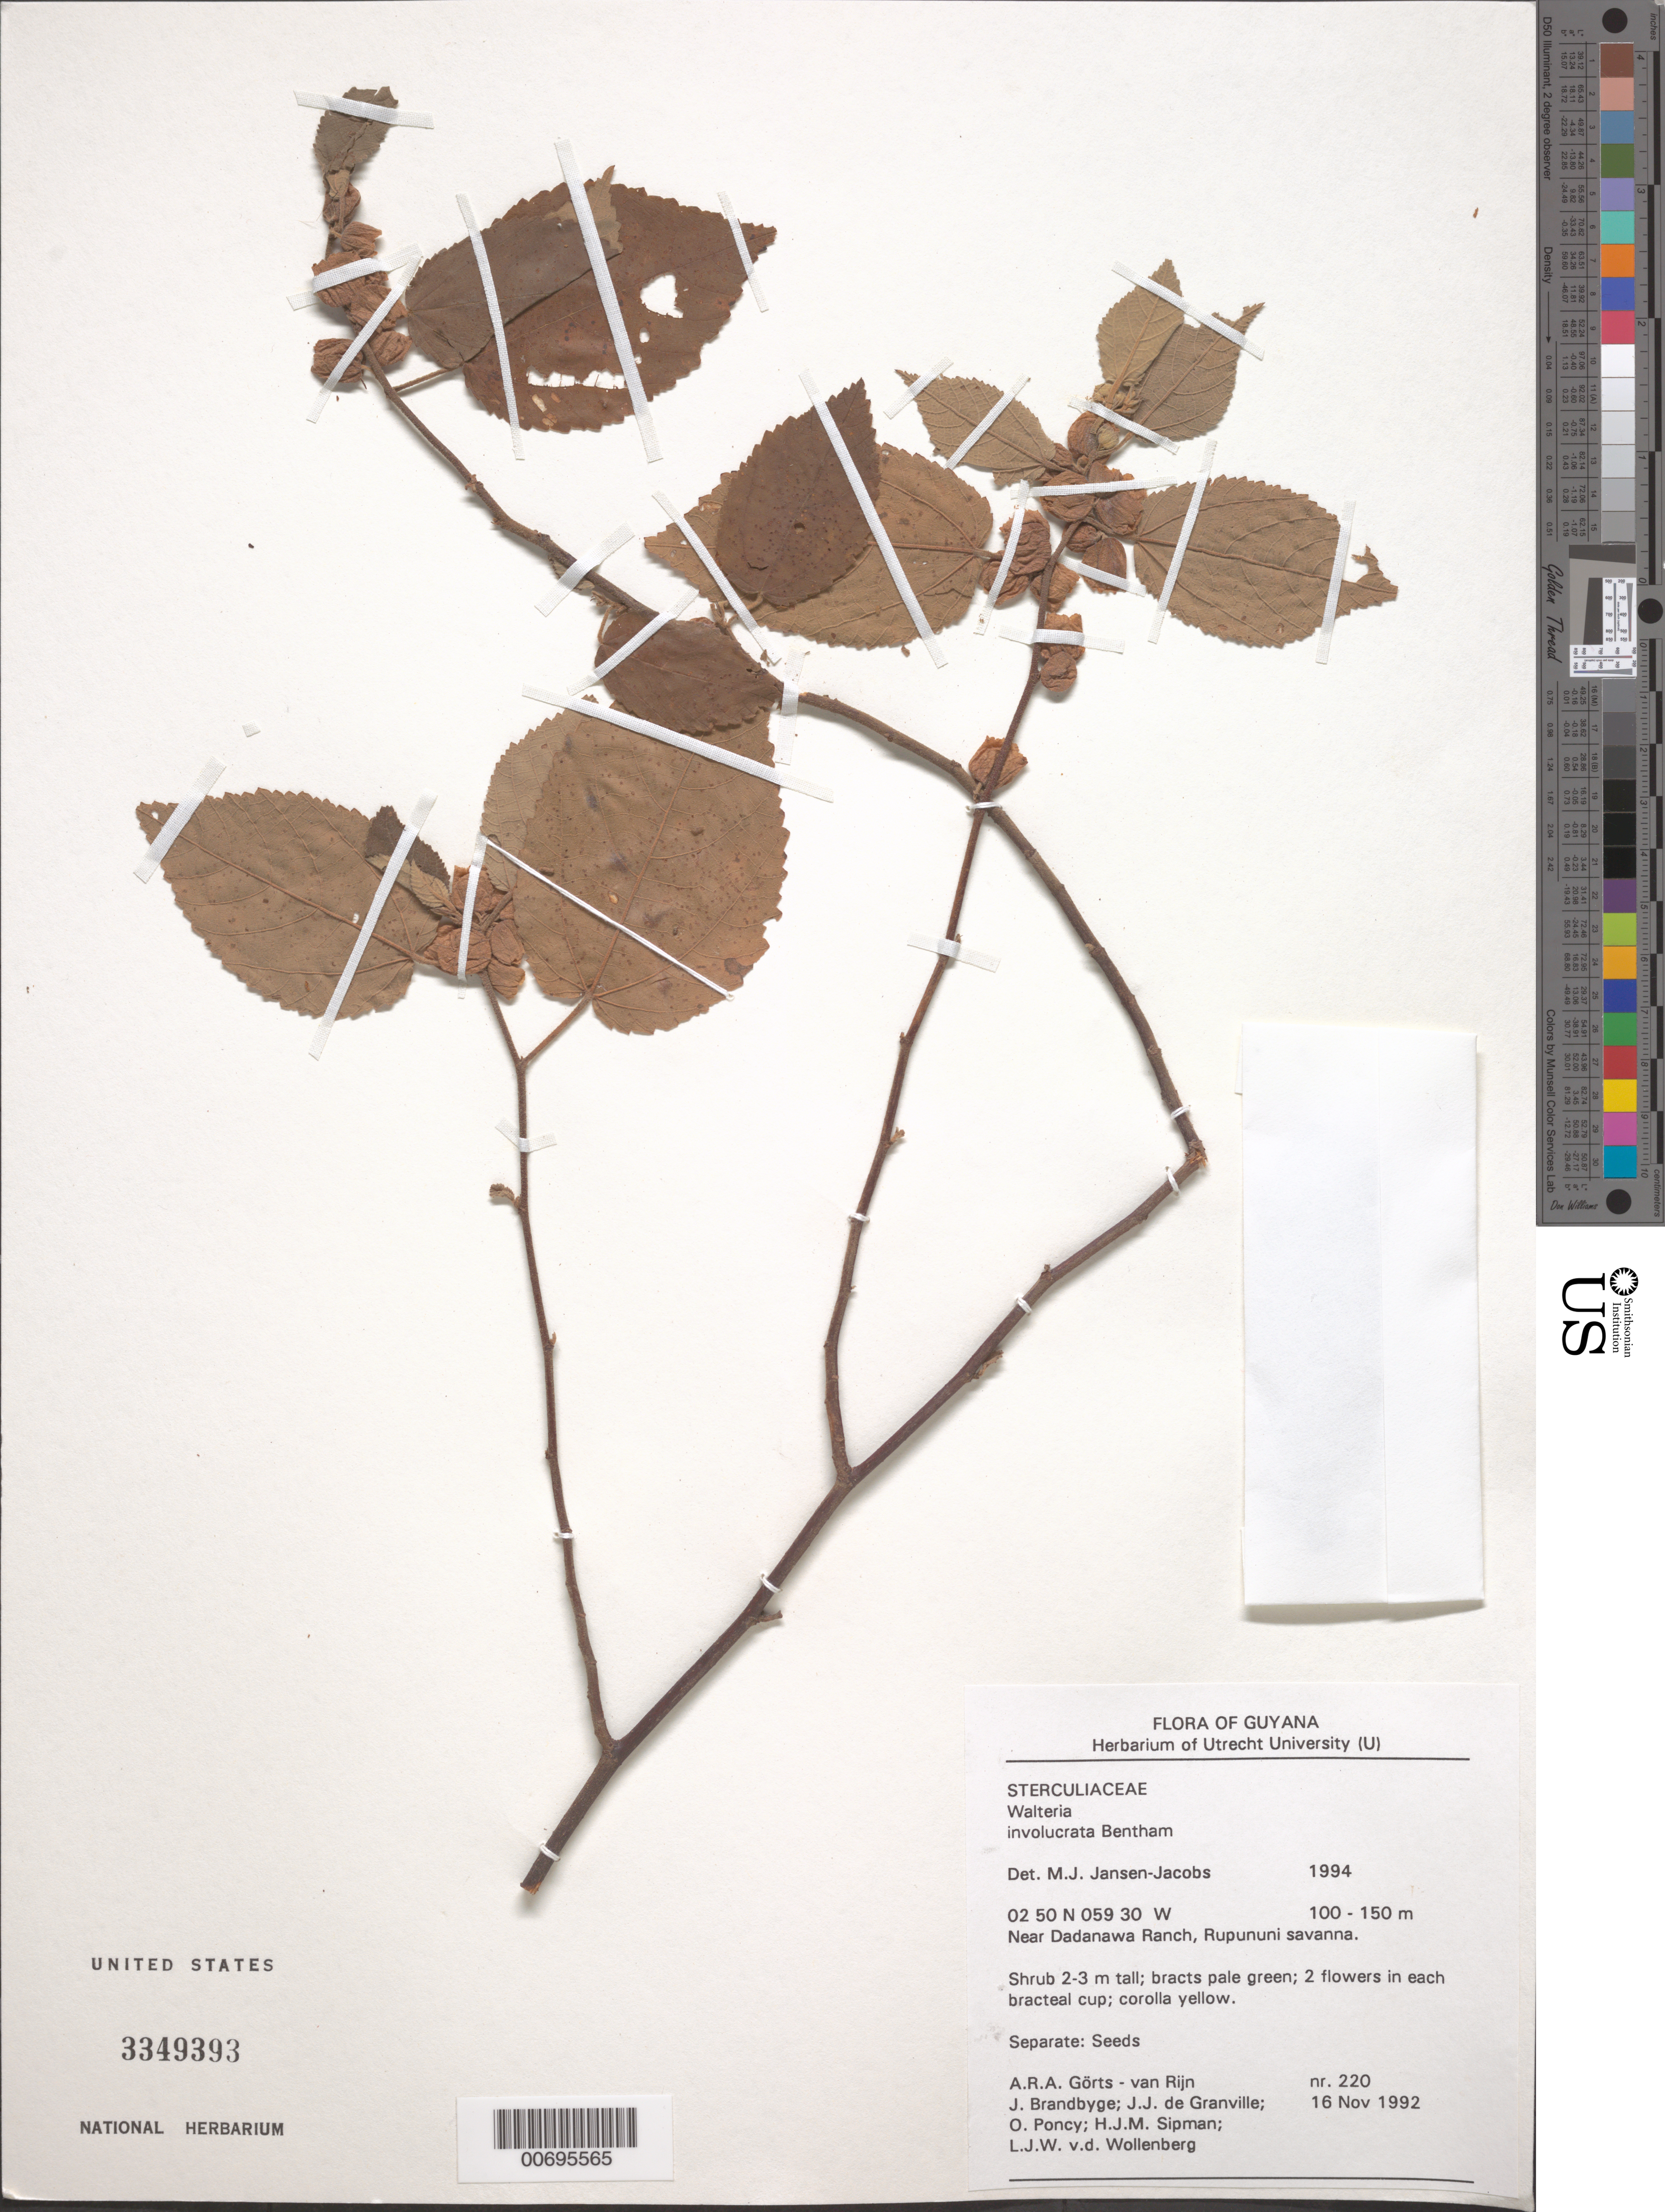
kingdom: Plantae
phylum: Tracheophyta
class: Magnoliopsida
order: Malvales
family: Malvaceae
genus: Waltheria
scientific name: Waltheria involucrata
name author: Benth.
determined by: Jansen-Jacobs, M. J., (U), Nationaal Herbarium Nederland, Utrecht University branch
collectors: A. .R. A. Görts-van Rijn, J. Brandbyge, J.-J. de Granville, O. Poncy, H. J. M. Sipman & L. van der Wollenberg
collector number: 220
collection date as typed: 16-Nov-92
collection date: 1992-11-16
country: Guyana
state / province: U. Takutu-U. Essequibo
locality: Dadanawa Ranch, S Rupununi Savanna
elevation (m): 100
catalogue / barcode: US 3349393